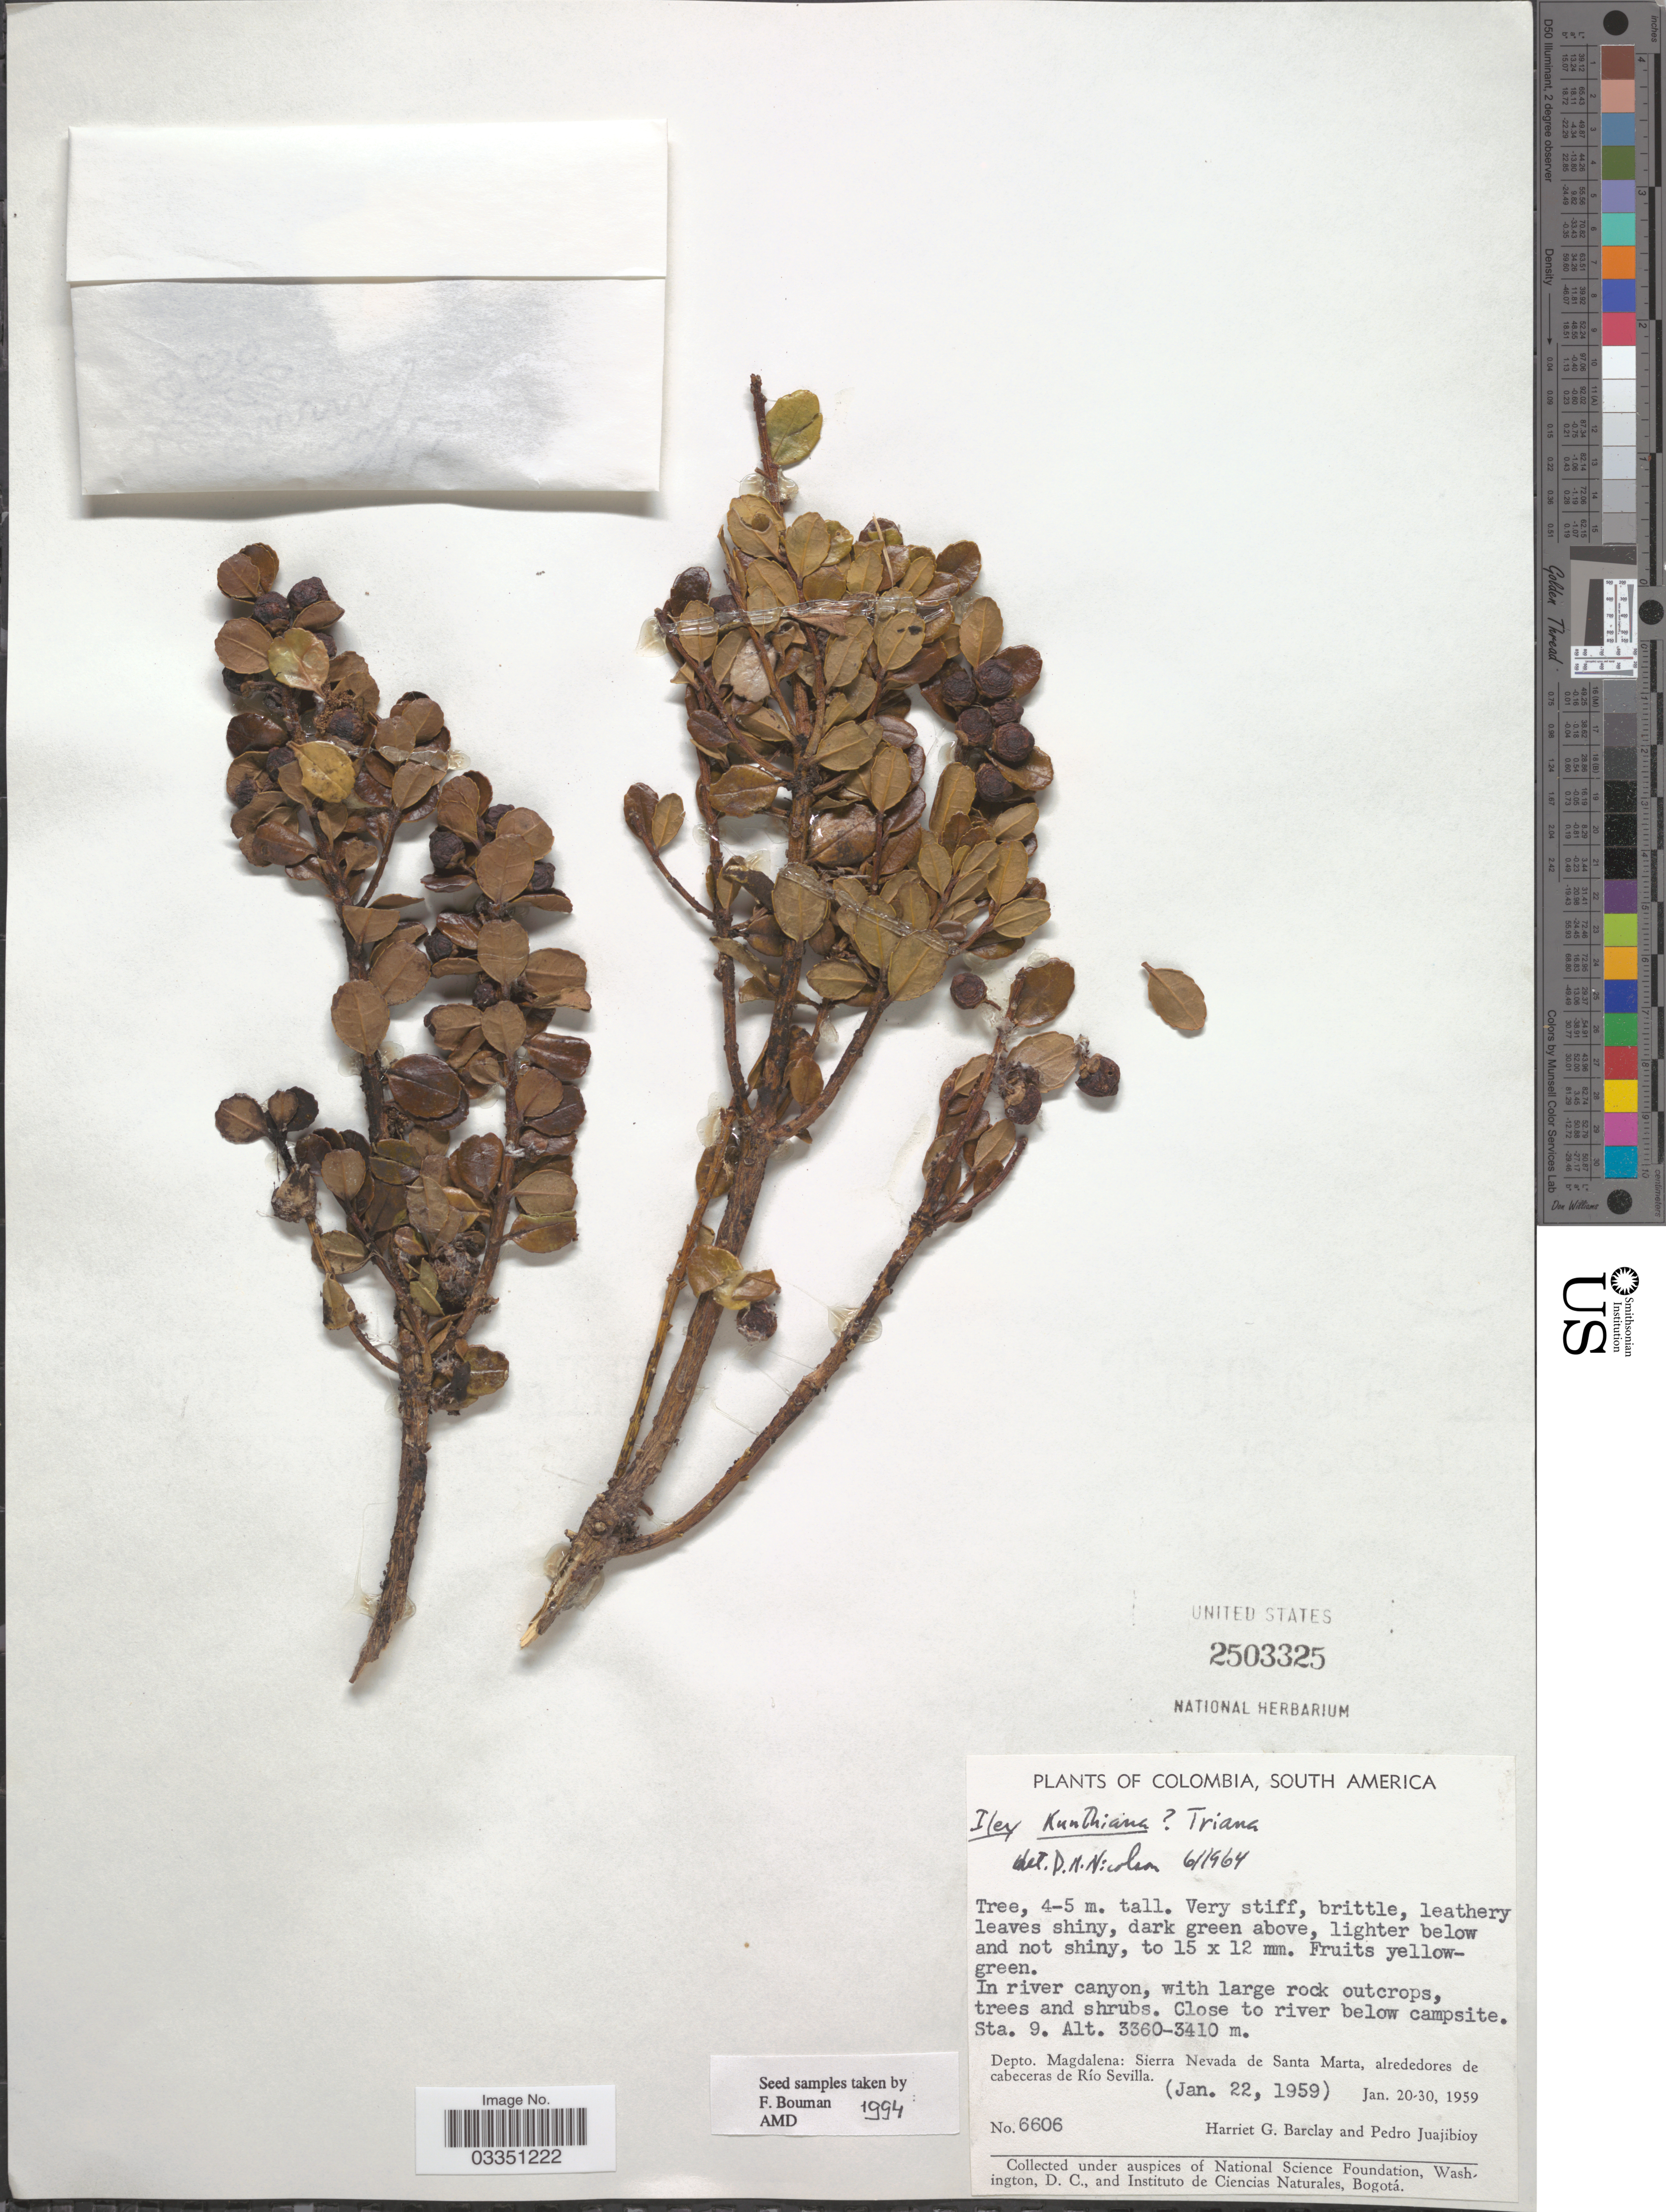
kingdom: Plantae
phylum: Tracheophyta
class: Magnoliopsida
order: Aquifoliales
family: Aquifoliaceae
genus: Ilex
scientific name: Ilex kunthiana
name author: Triana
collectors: H. G. Barclay & P. Juajibioy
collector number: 6606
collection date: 1959-01-22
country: Colombia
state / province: Magdalena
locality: Close to river below campsite. Sta. 9. Depto. Magdalena: Sierra Nevada de Santa Marta, alrededores de cabeceras de Río Sevilla.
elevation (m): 3360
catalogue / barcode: US 2503325